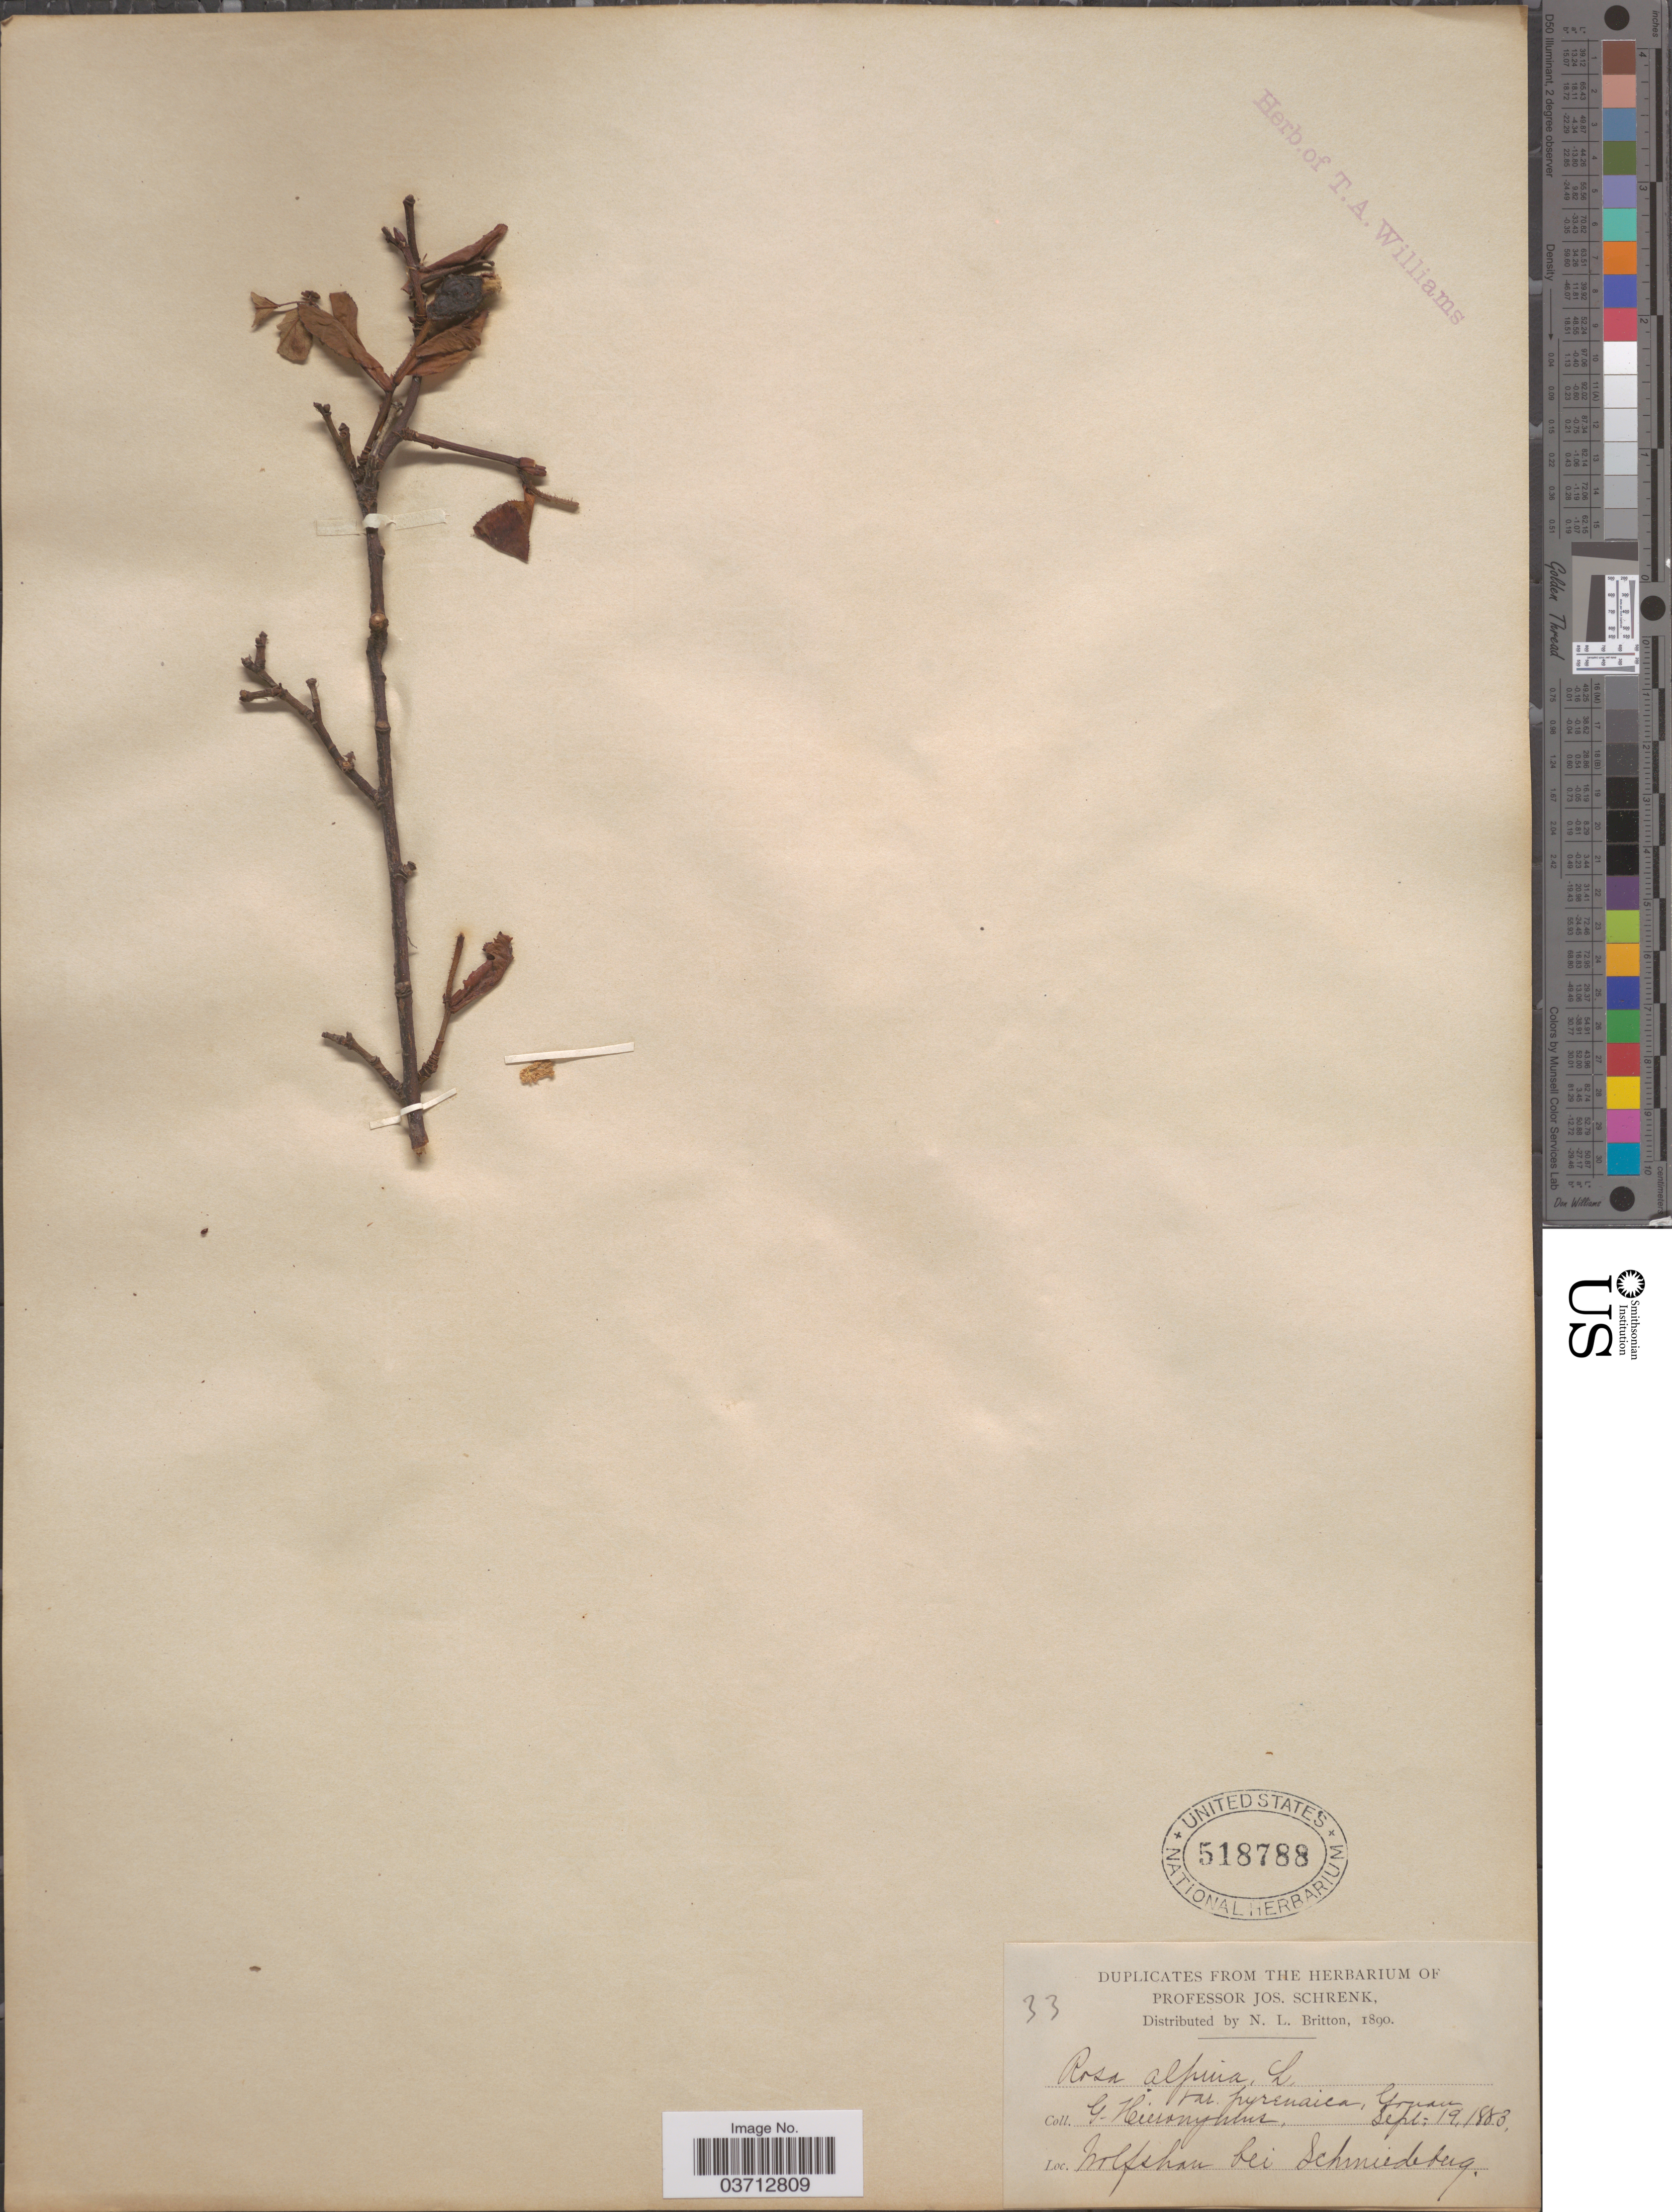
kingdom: Plantae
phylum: Tracheophyta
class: Magnoliopsida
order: Rosales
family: Rosaceae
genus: Rosa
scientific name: Rosa alpina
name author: L.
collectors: G. H. Hieronymus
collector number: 33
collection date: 1883-09-19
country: Germany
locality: Wolfshan bei Schmiedeberg.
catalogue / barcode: US 518788